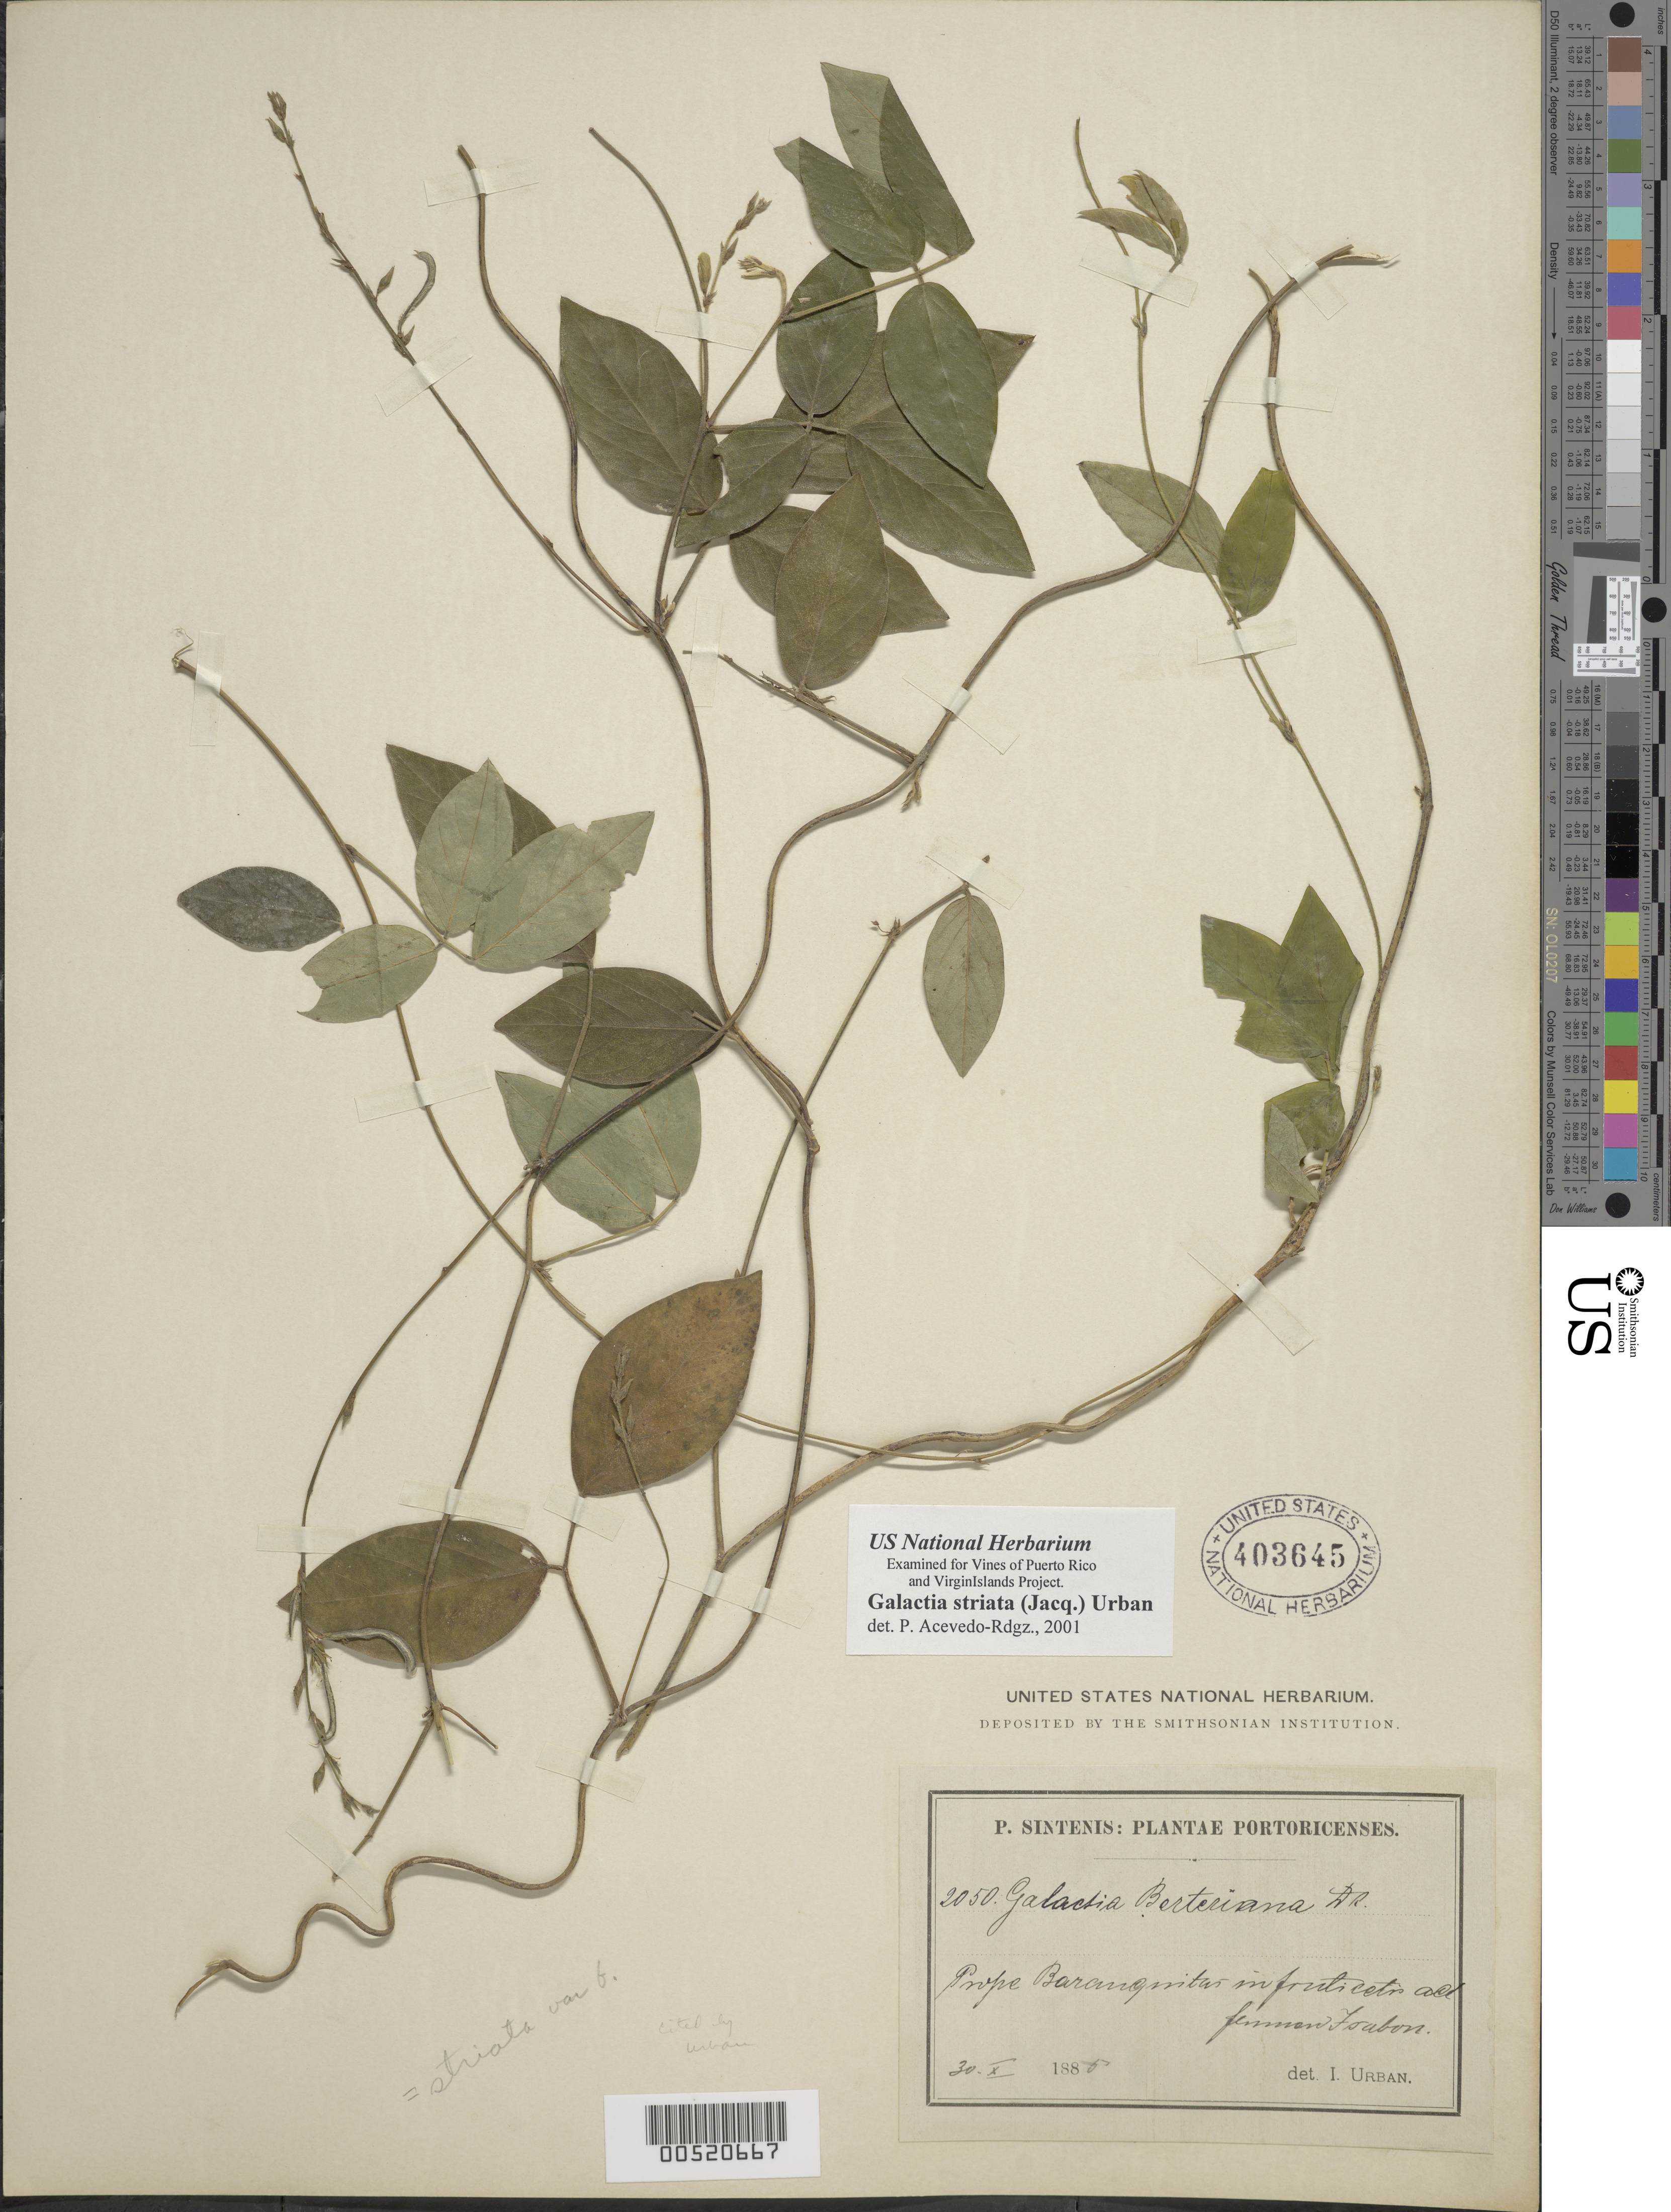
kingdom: Plantae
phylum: Tracheophyta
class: Magnoliopsida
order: Fabales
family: Fabaceae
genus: Galactia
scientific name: Galactia striata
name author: (Jacq.) Urb.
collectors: P. Sintenis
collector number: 2050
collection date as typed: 30 Oct 1885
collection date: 1885-10-30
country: Puerto Rico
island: Greater Antilles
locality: Prope Baranquintas. In fruticetis ad flumen.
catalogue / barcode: US 403645